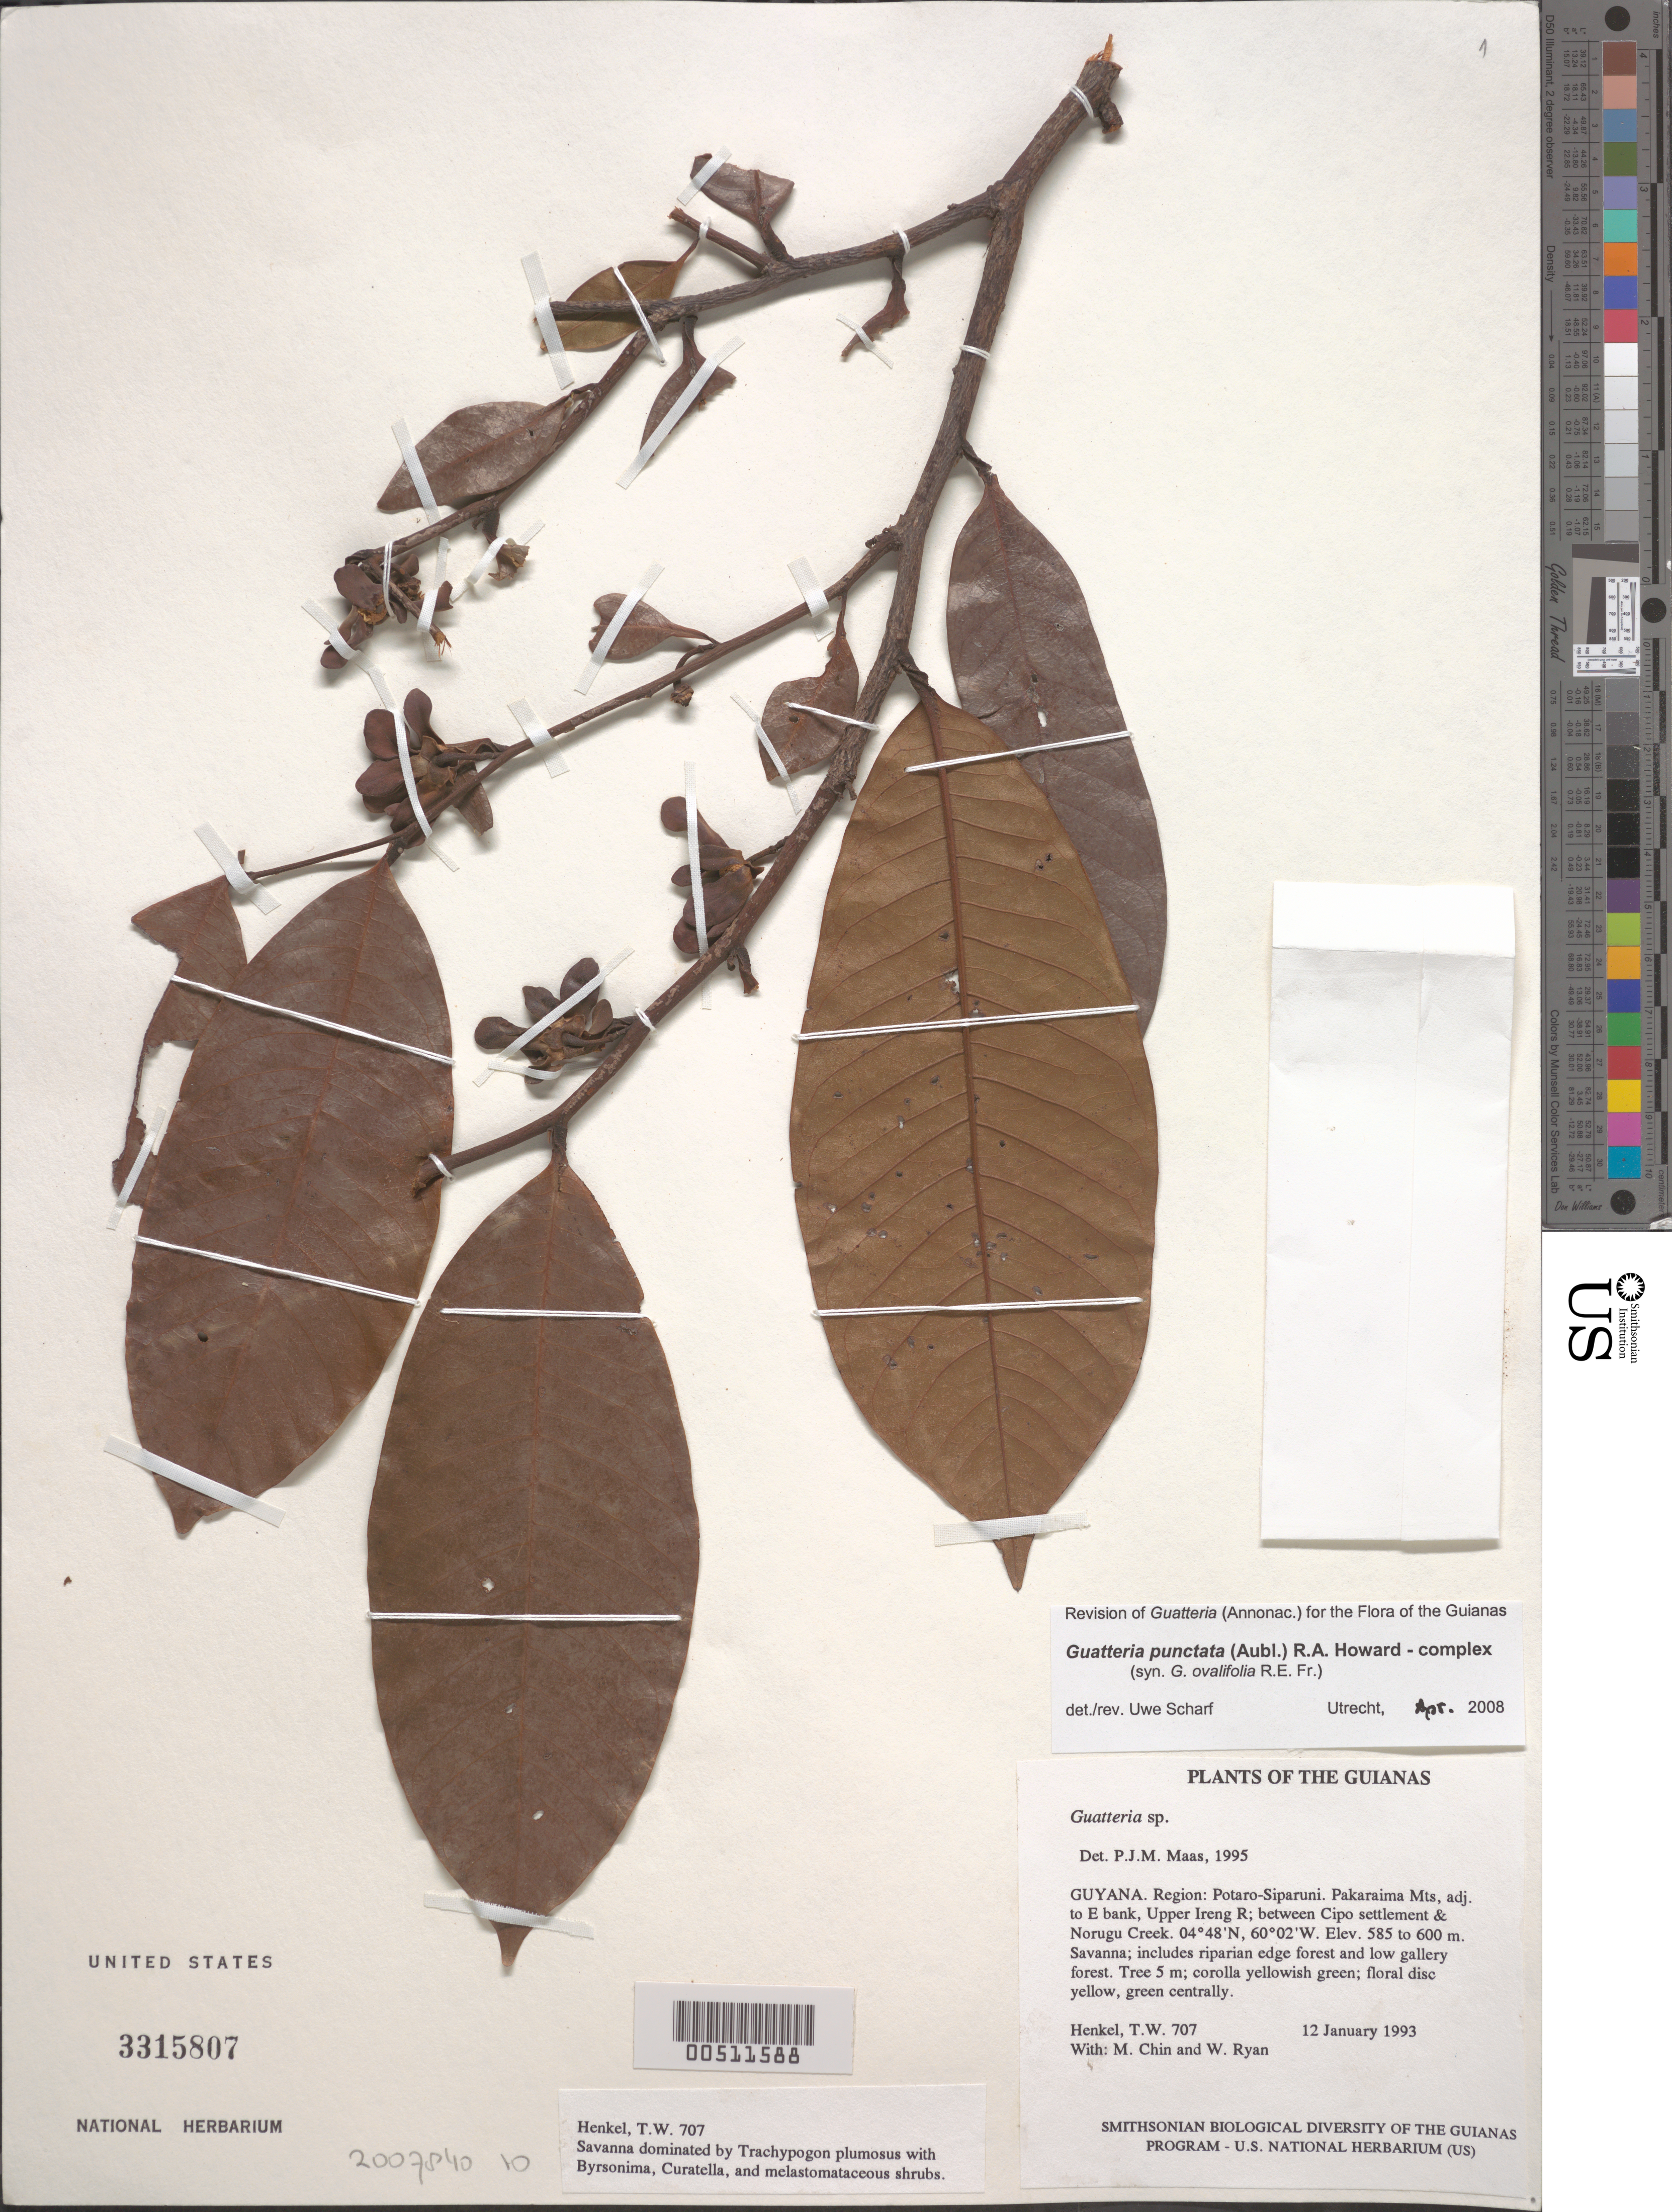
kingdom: Plantae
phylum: Tracheophyta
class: Magnoliopsida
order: Magnoliales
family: Annonaceae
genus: Guatteria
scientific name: Guatteria punctata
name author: (Aubl.) R.A. Howard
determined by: Scharf, U.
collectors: T. Henkel, M. Chin & W. Ryan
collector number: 707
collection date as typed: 12 January 1993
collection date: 1993-01-12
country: Guyana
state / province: Potaro-Siparuni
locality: Pakaraima Mts, adj. to E bank, Upper Ireng R; between Cipo settlement & Norugu Creek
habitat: Savanna; includes riparian edge forest and low gallery forest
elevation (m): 585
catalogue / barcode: US 3315807